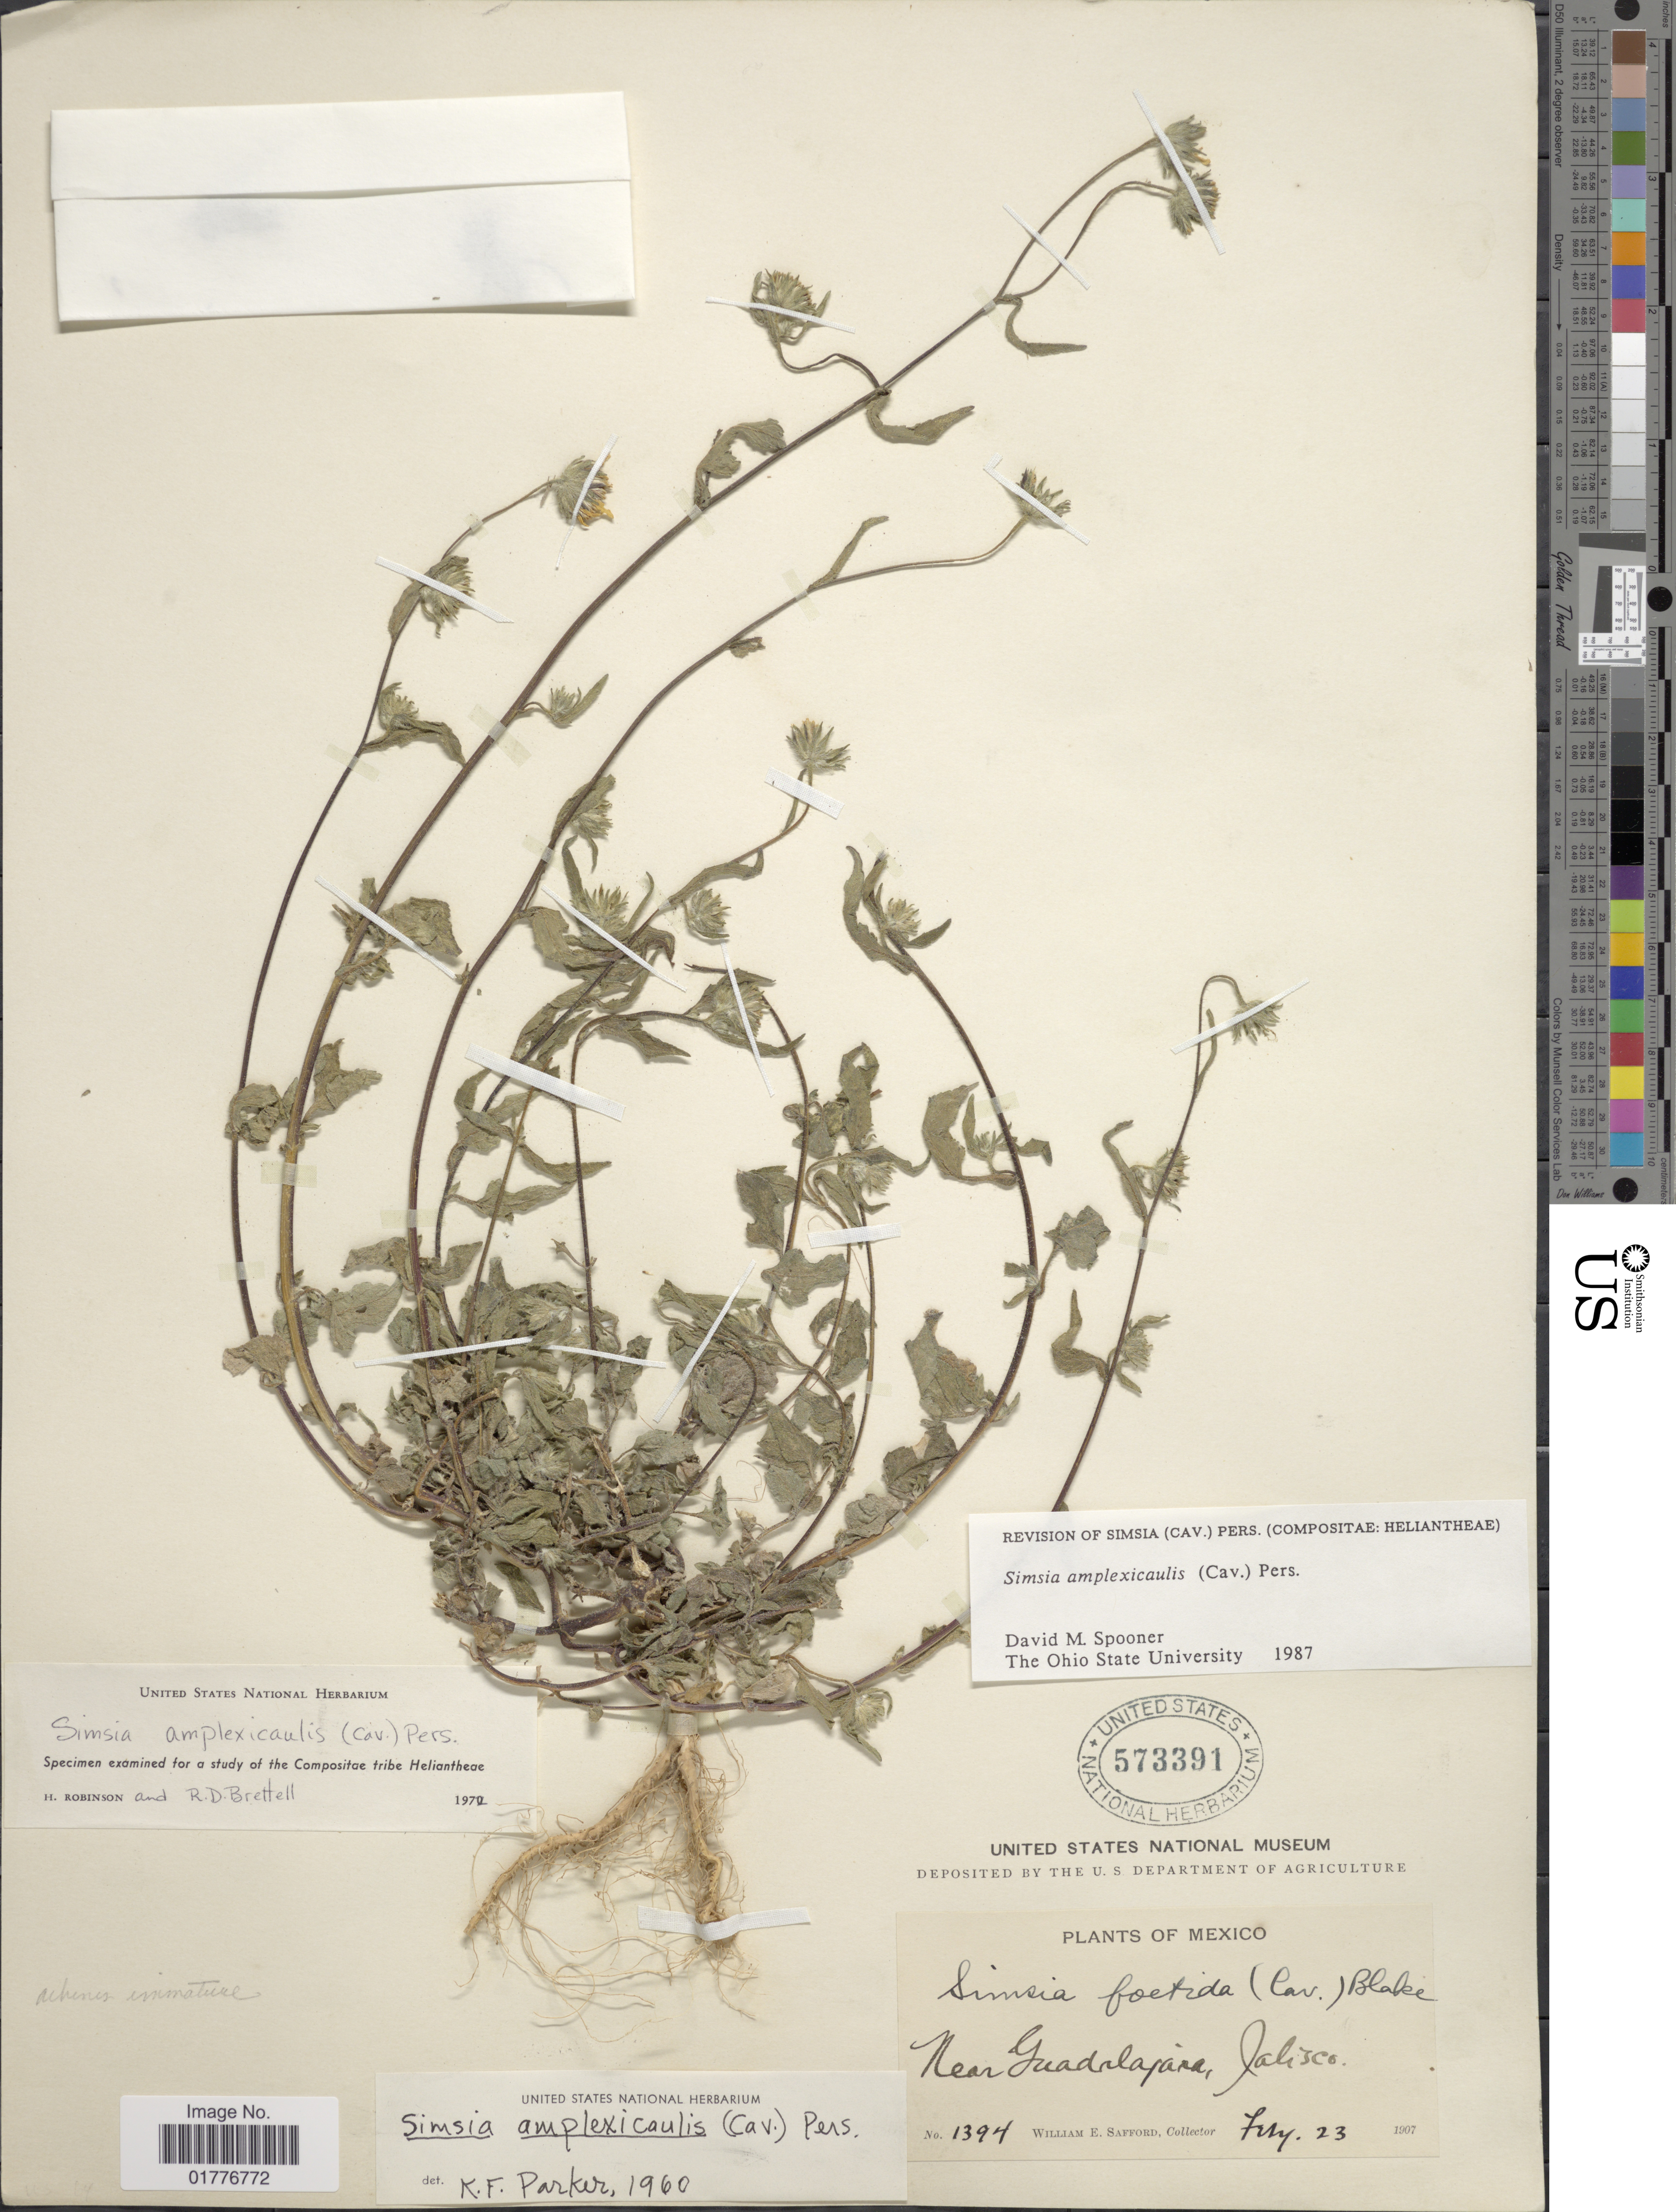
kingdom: Plantae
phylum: Tracheophyta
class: Magnoliopsida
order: Asterales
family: Asteraceae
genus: Simsia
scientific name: Simsia amplexicaulis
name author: (Cav.) Pers.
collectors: W. E. Safford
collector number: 1394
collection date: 1907-02-23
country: Mexico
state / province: Jalisco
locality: Near Guadalajara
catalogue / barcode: US 573391